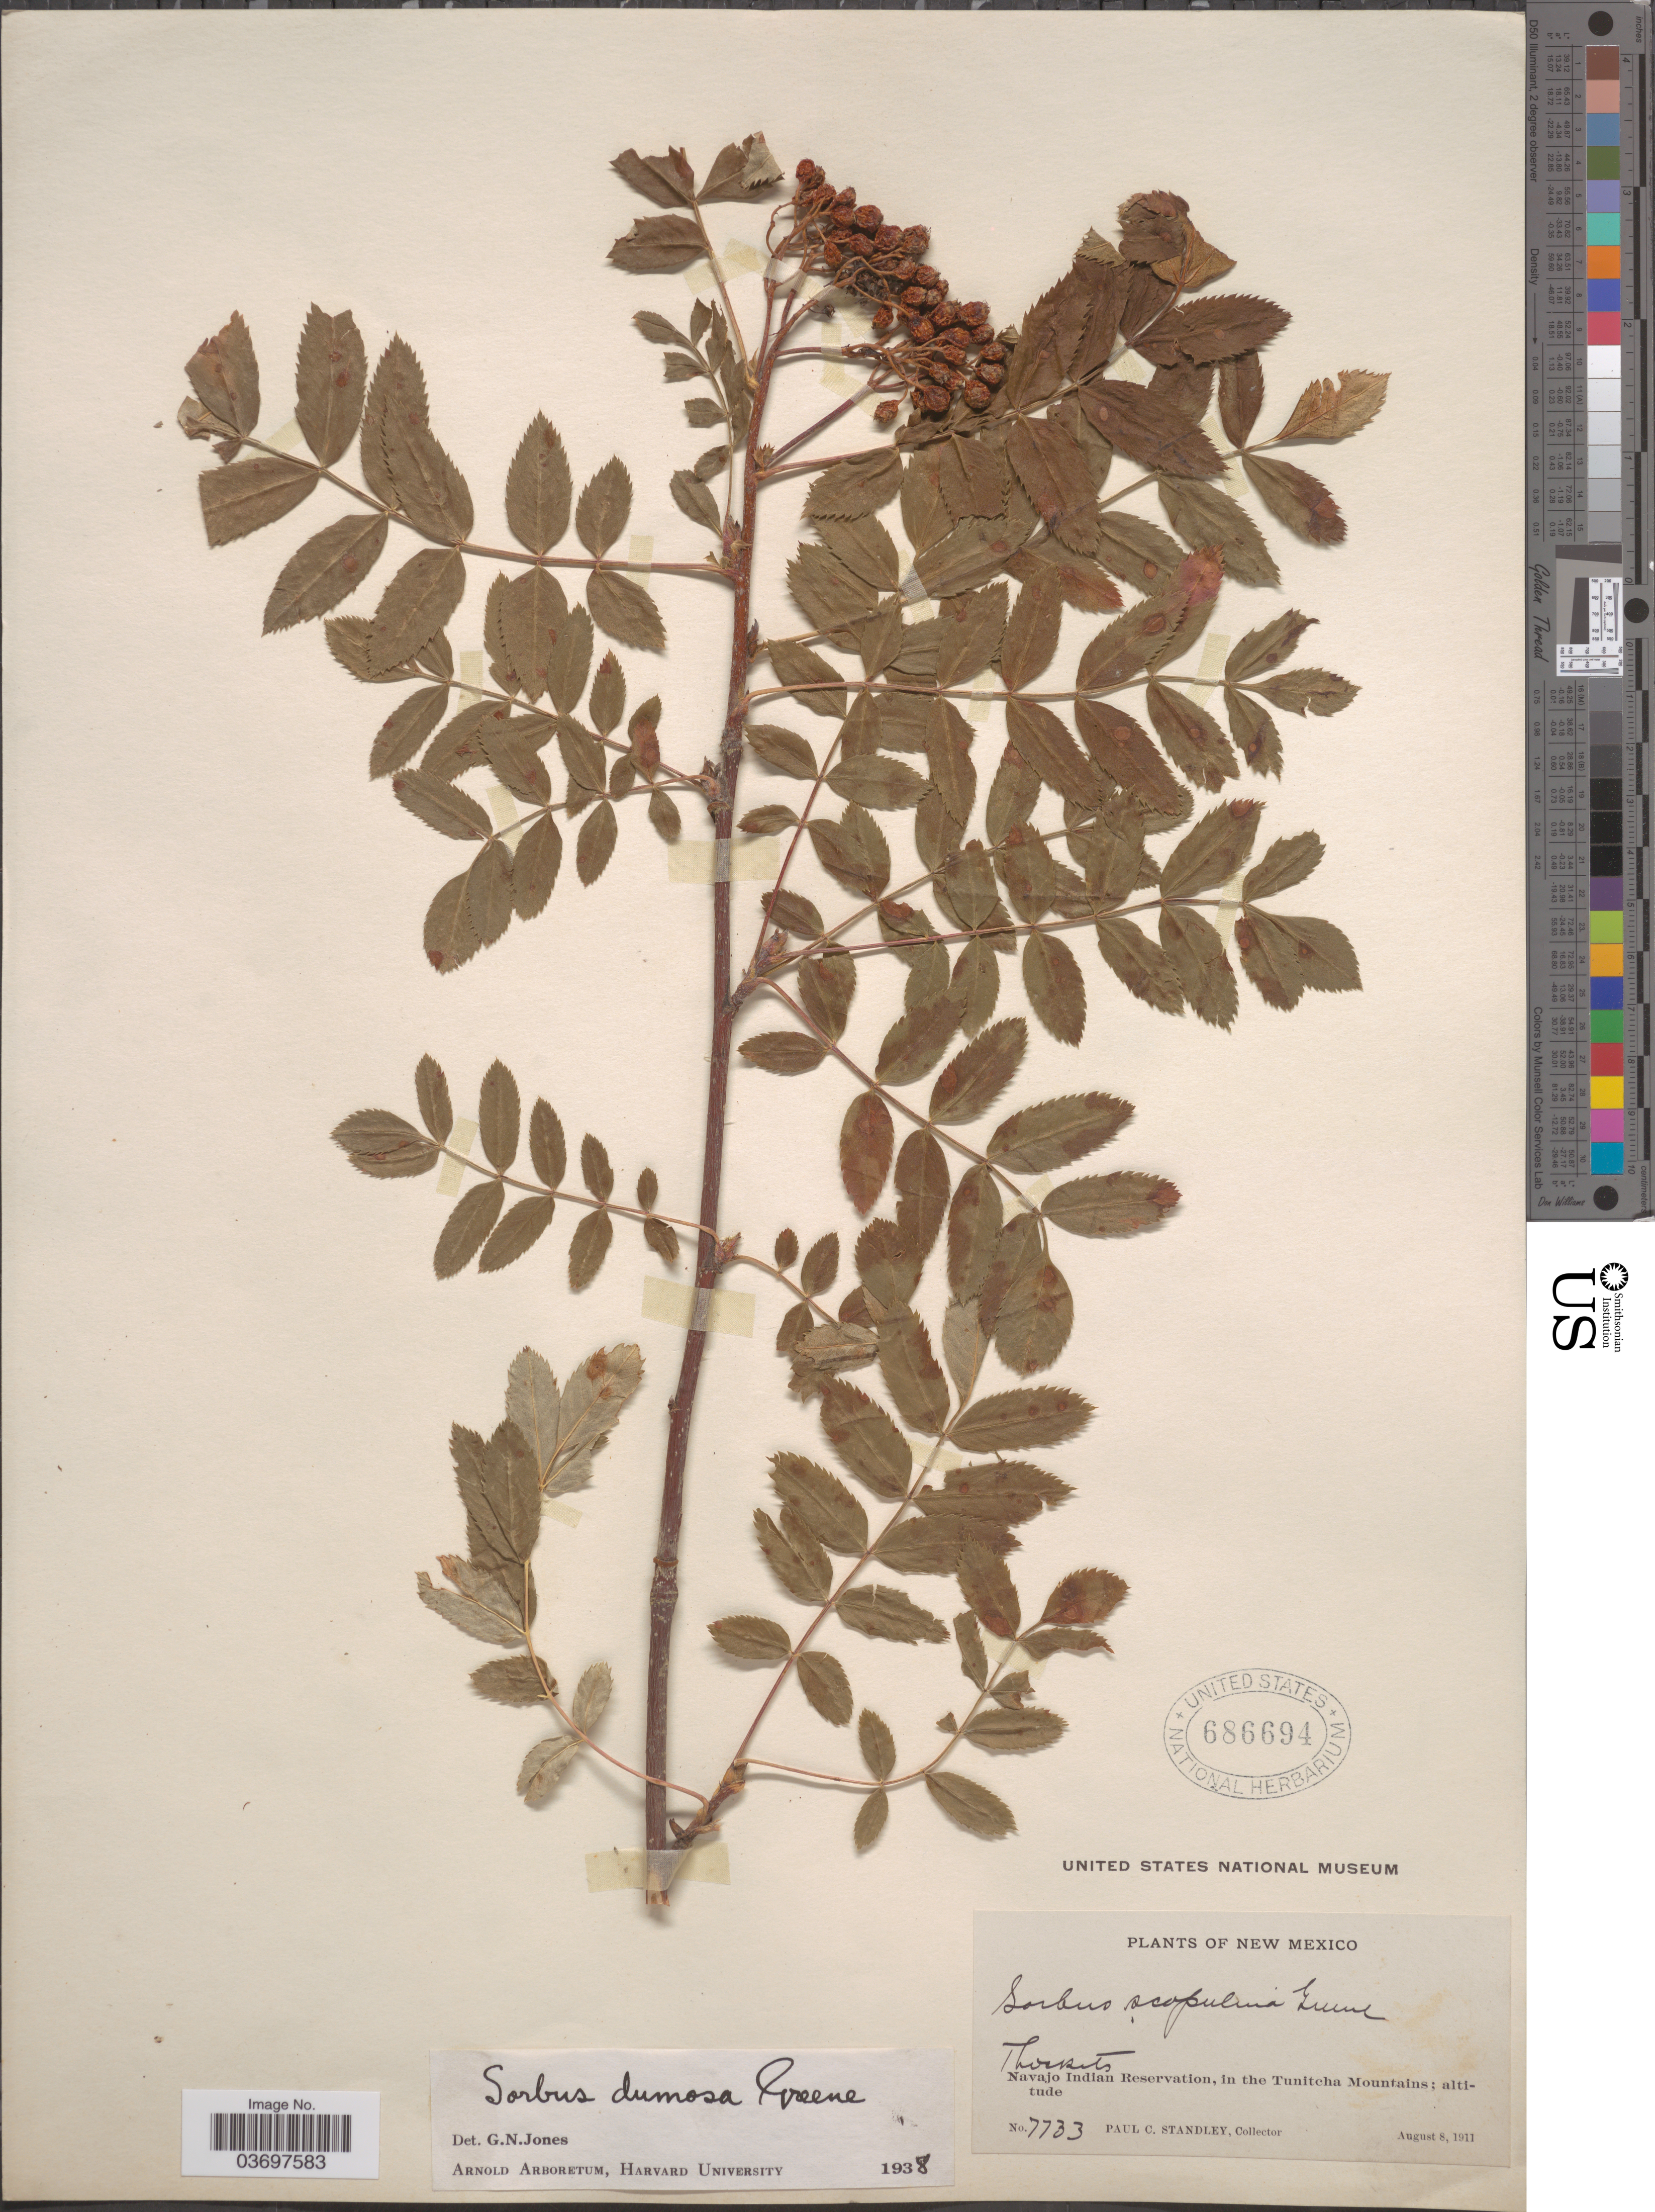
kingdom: Plantae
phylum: Tracheophyta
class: Magnoliopsida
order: Rosales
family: Rosaceae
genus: Sorbus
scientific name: Sorbus dumosa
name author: Greene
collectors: P. C. Standley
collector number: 7733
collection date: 1911-08-08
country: United States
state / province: New Mexico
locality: Navajo Indian Reservation, in the Tunitcha Mountains.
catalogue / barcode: US 686694